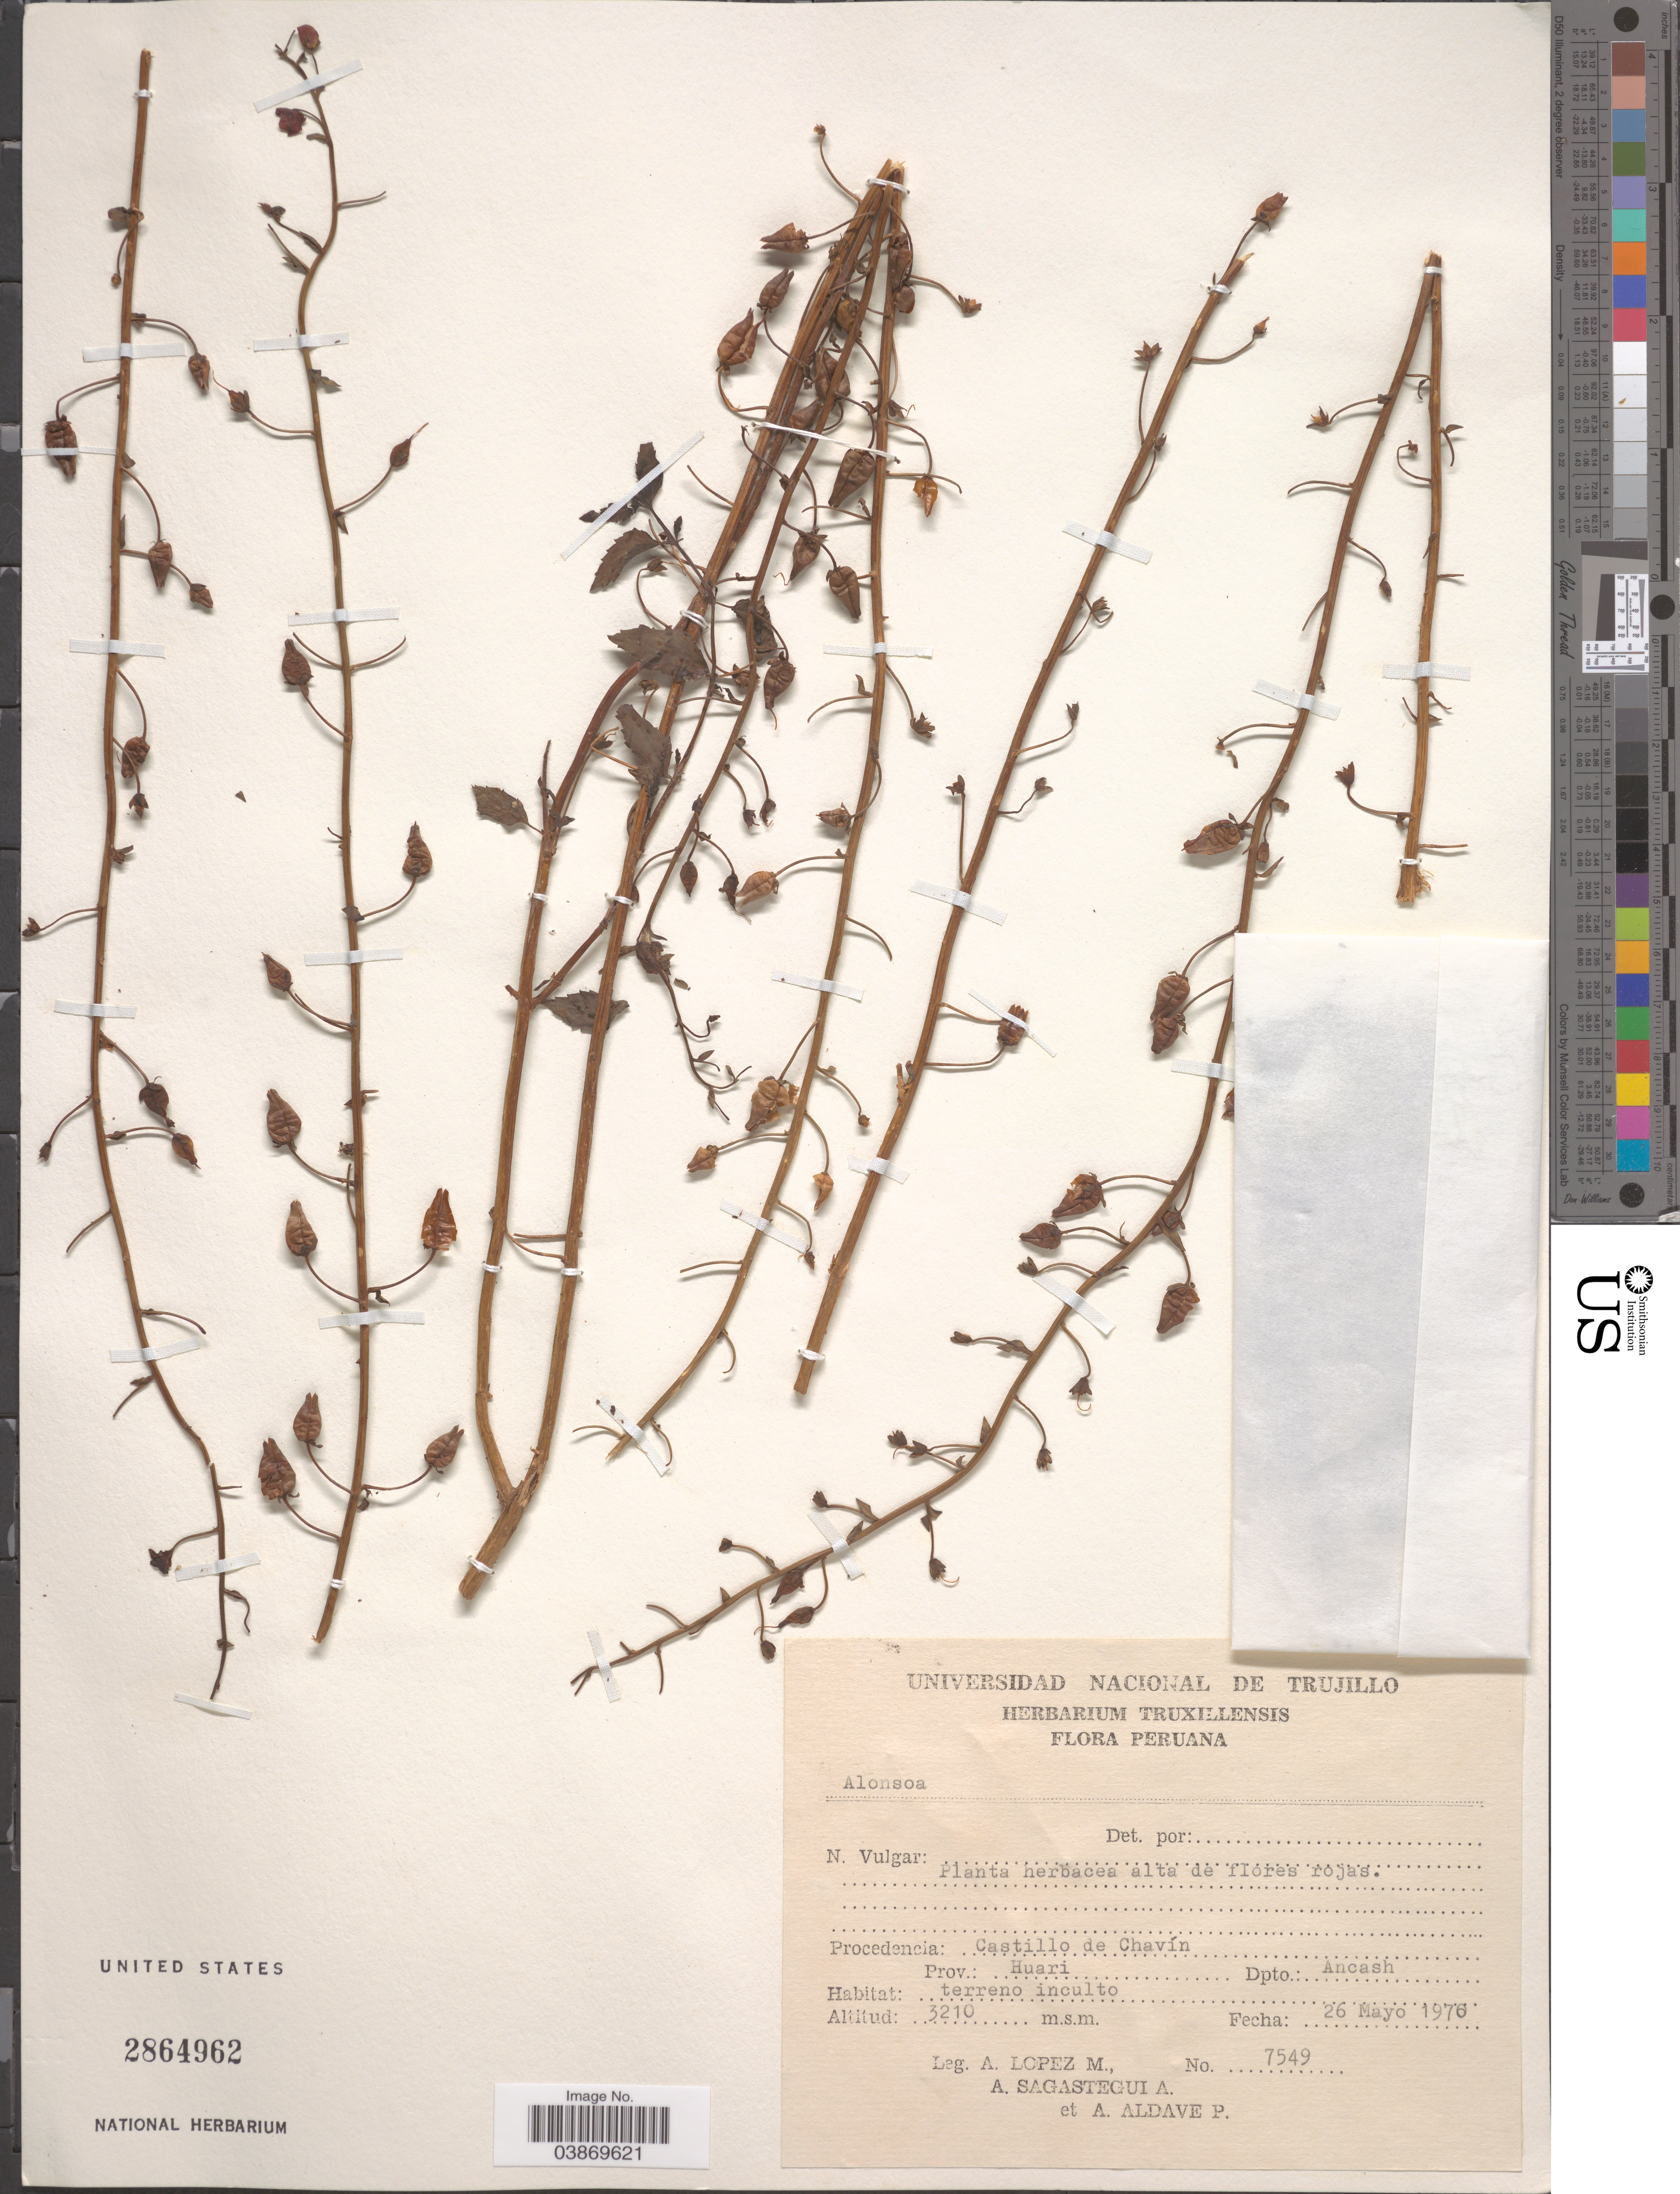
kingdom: Plantae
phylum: Tracheophyta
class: Magnoliopsida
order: Lamiales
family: Scrophulariaceae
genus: Alonsoa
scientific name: Alonsoa sp.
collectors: A. López M., A. Sagástegui A. & A. Aldave P.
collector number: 7549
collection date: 1970-05-26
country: Peru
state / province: Ancash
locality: Castillo de Chavín. Prov.: Huari. Dpto.: Ancash.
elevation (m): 3210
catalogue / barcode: US 2864962